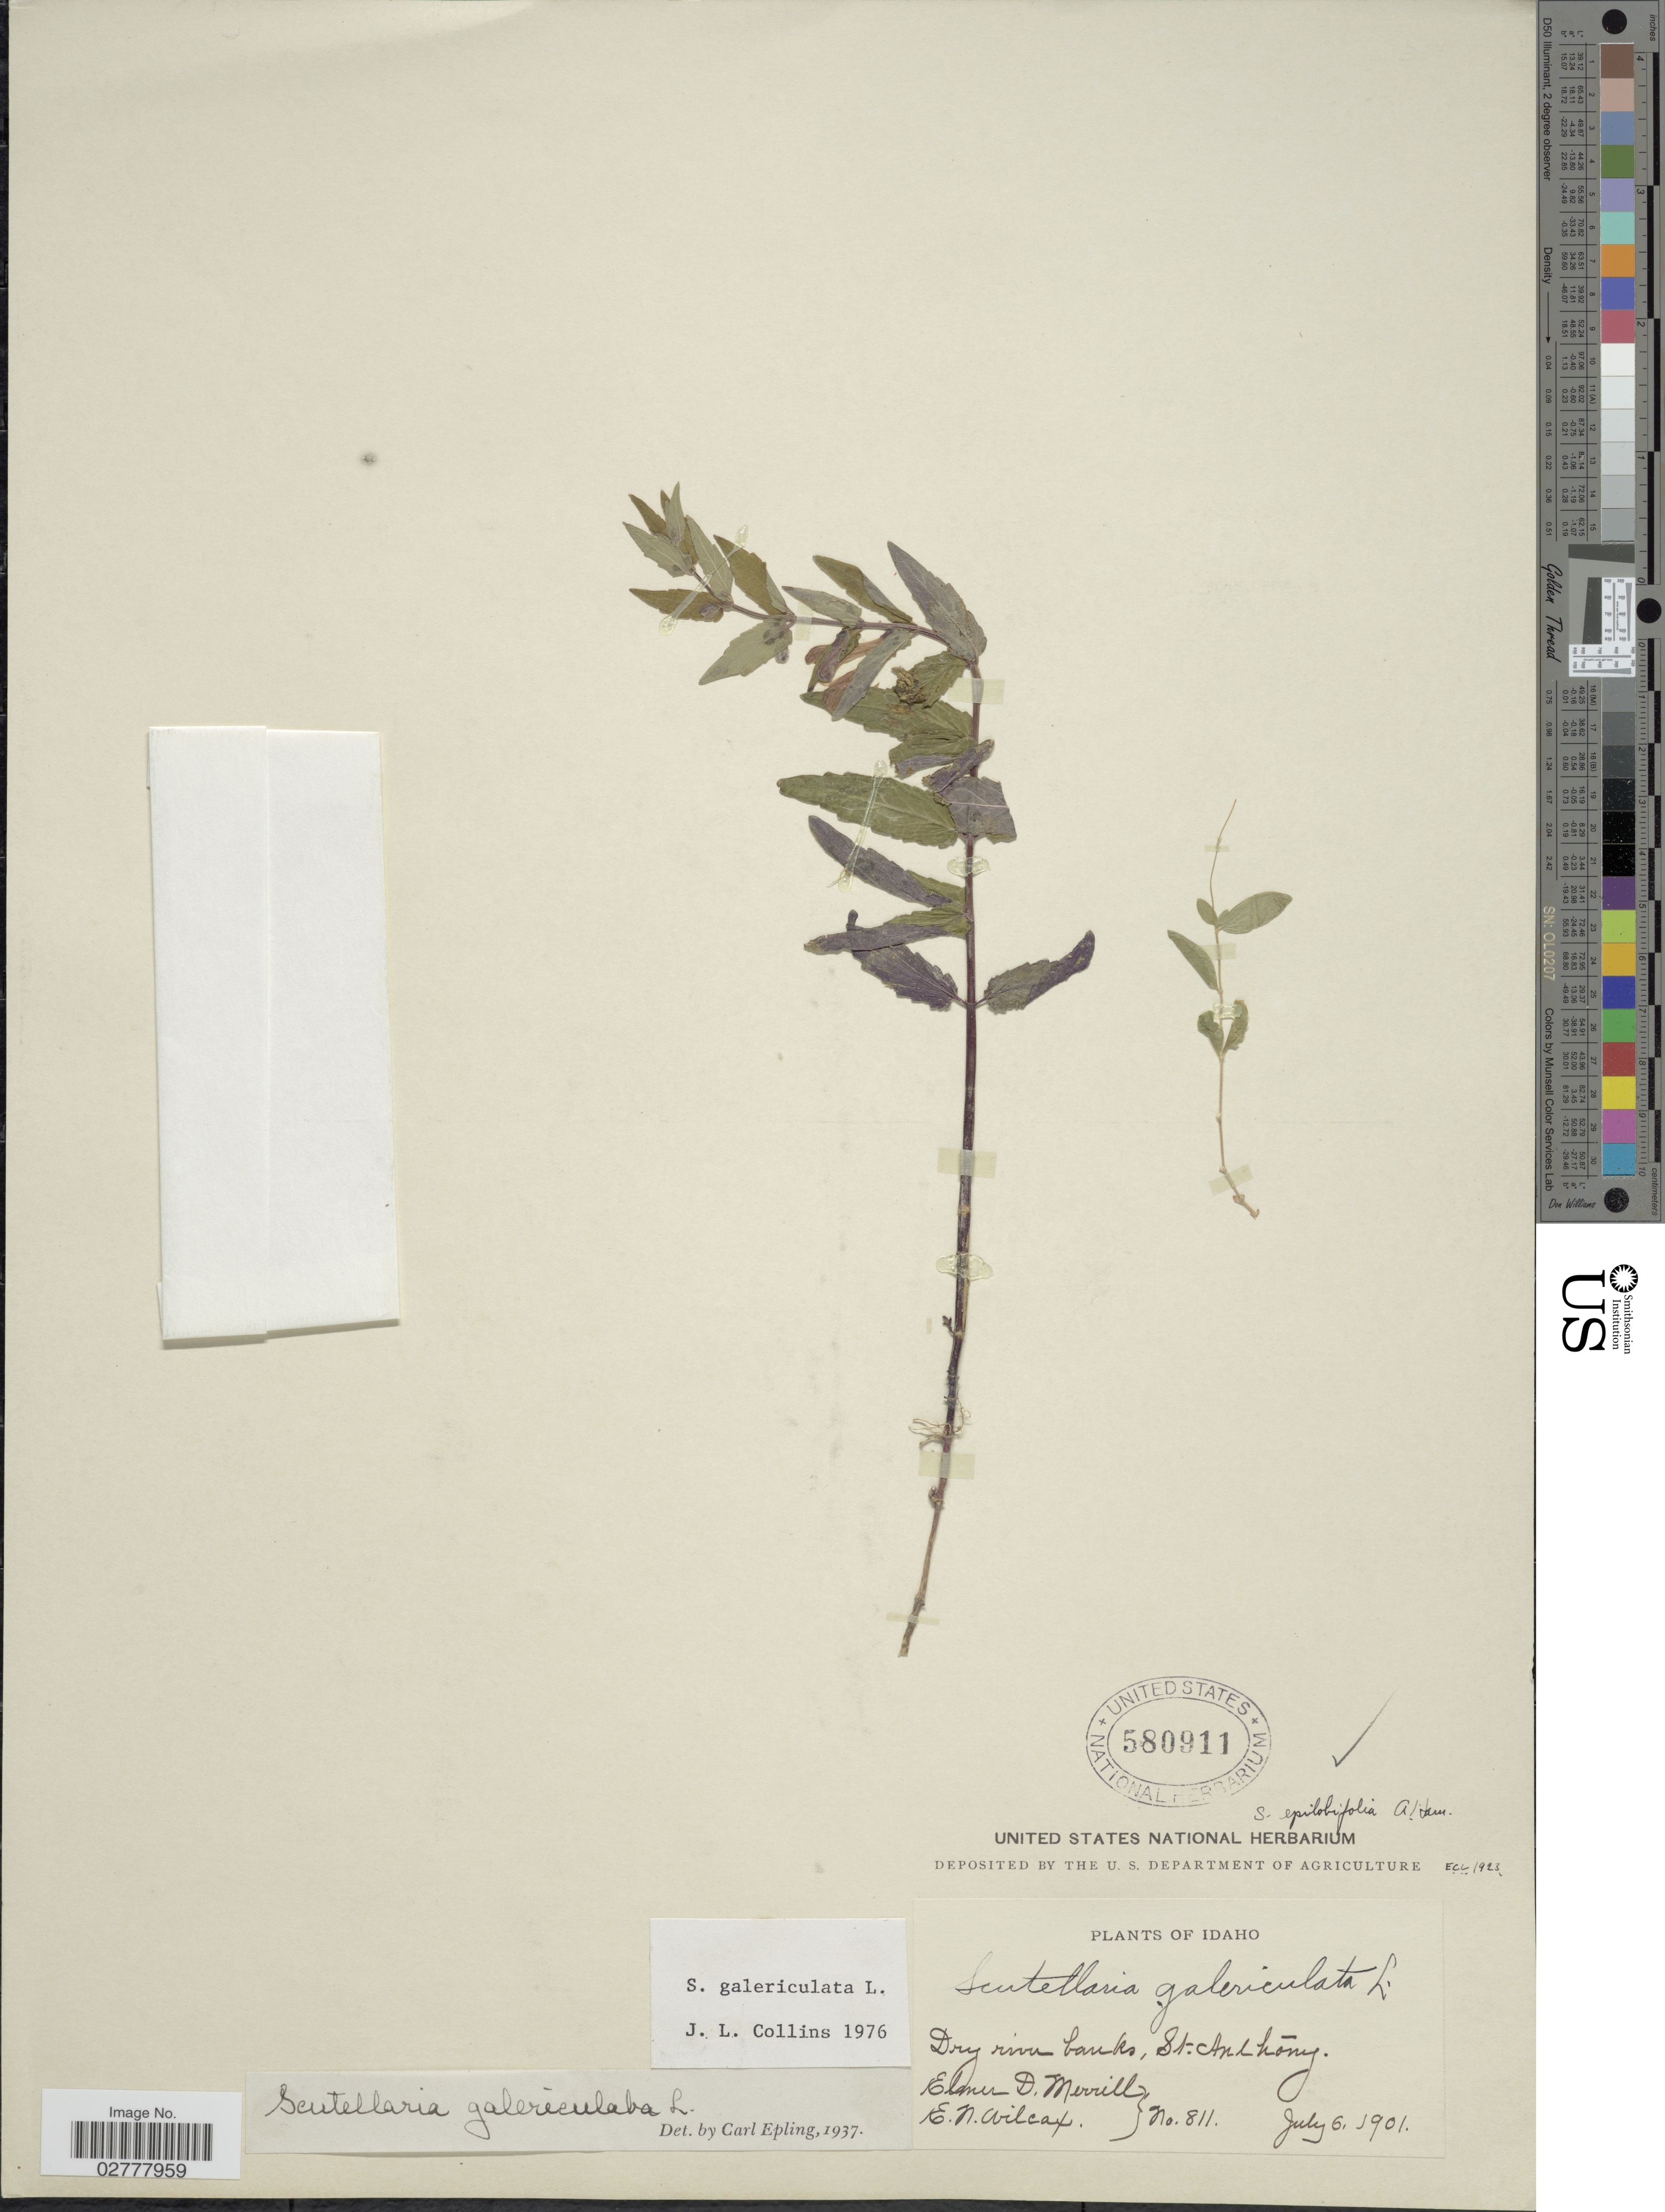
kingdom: Plantae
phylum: Tracheophyta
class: Magnoliopsida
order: Lamiales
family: Lamiaceae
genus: Scutellaria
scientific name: Scutellaria galericulata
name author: L.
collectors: E. D. Merrill & E. Wilcox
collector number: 811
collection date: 1901-07-06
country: United States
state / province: Idaho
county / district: Fremont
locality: Dry river banks, St. Anthony.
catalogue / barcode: US 580911